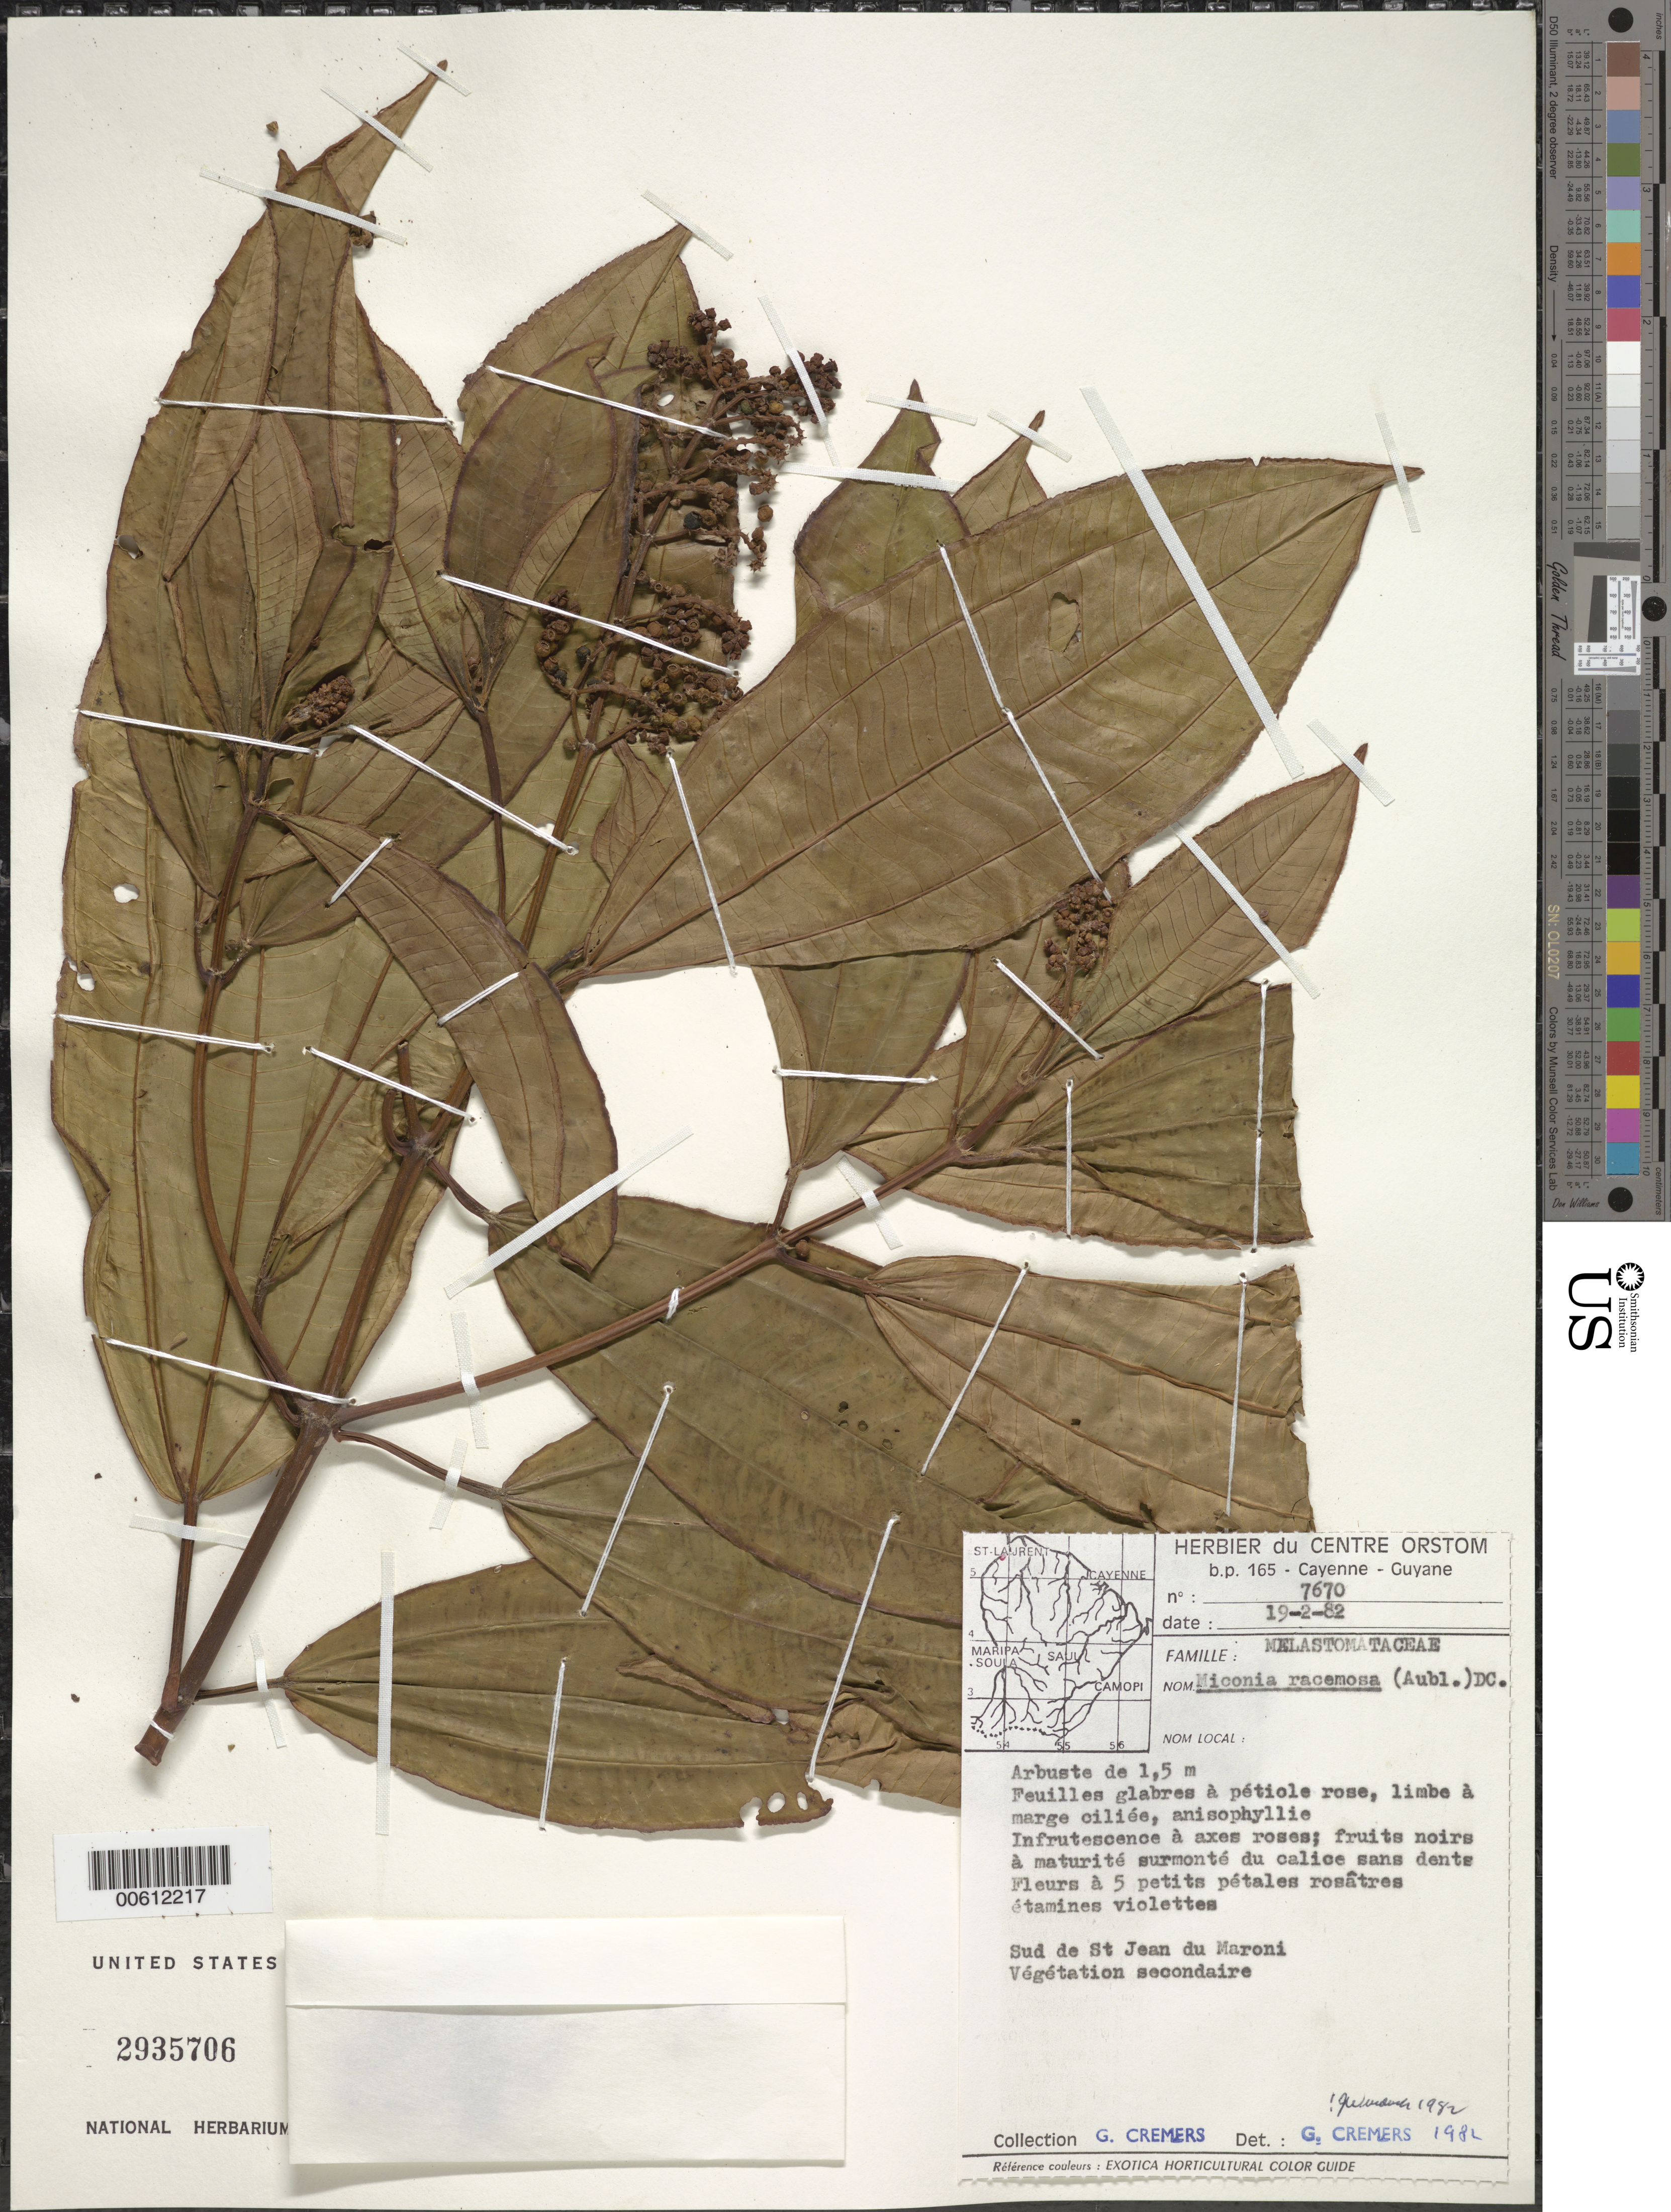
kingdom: Plantae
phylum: Tracheophyta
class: Magnoliopsida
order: Myrtales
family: Melastomataceae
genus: Miconia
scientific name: Miconia racemosa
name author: (Aubl.) DC.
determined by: Wurdack, John J., (US), US (UNITED STATES)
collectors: G. Cremers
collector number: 7670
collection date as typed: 19-Feb-82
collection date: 1982-02-19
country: French Guiana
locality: St. Jean du Maroni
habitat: Vegetation secondaire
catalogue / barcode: US 2935706